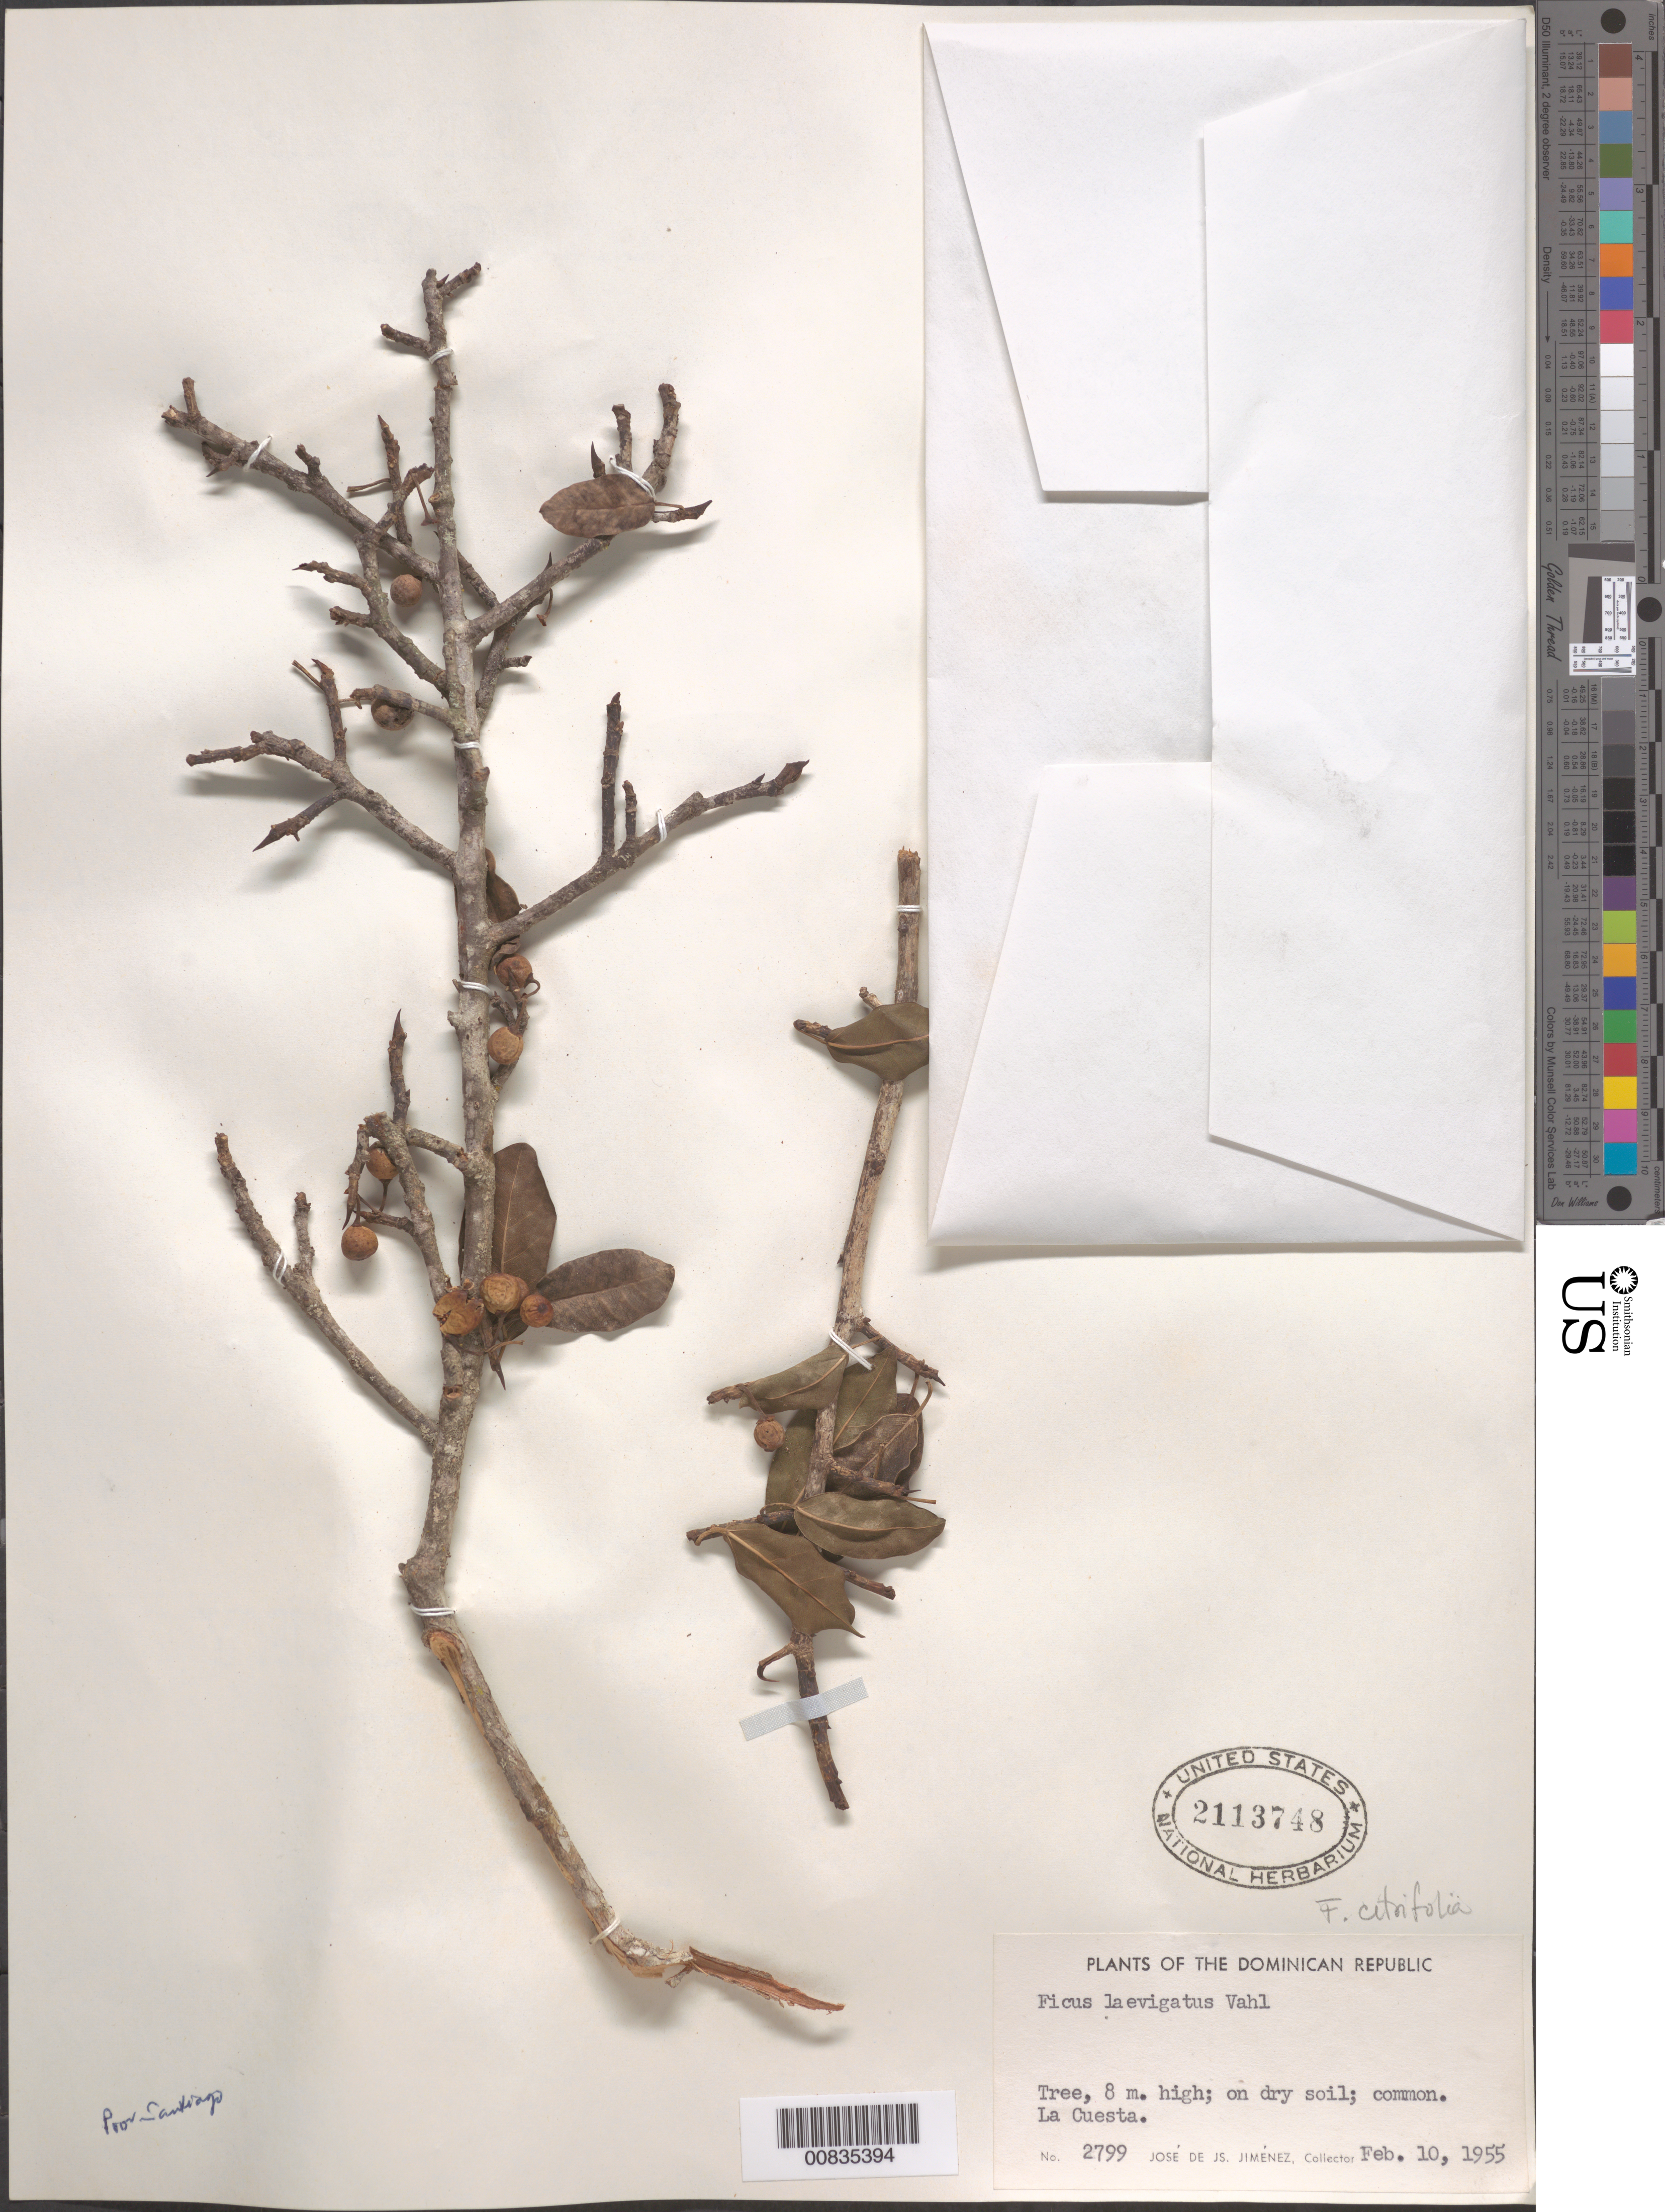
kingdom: Plantae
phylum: Tracheophyta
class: Magnoliopsida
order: Rosales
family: Moraceae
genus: Ficus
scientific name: Ficus citrifolia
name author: Mill.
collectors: J. J. Jiménez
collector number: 2799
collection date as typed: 10 Feb 1955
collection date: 1955-02-10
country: Dominican Republic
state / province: Santiago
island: Hispaniola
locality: La Cuesta.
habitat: Dry soil.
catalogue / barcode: US 2113748